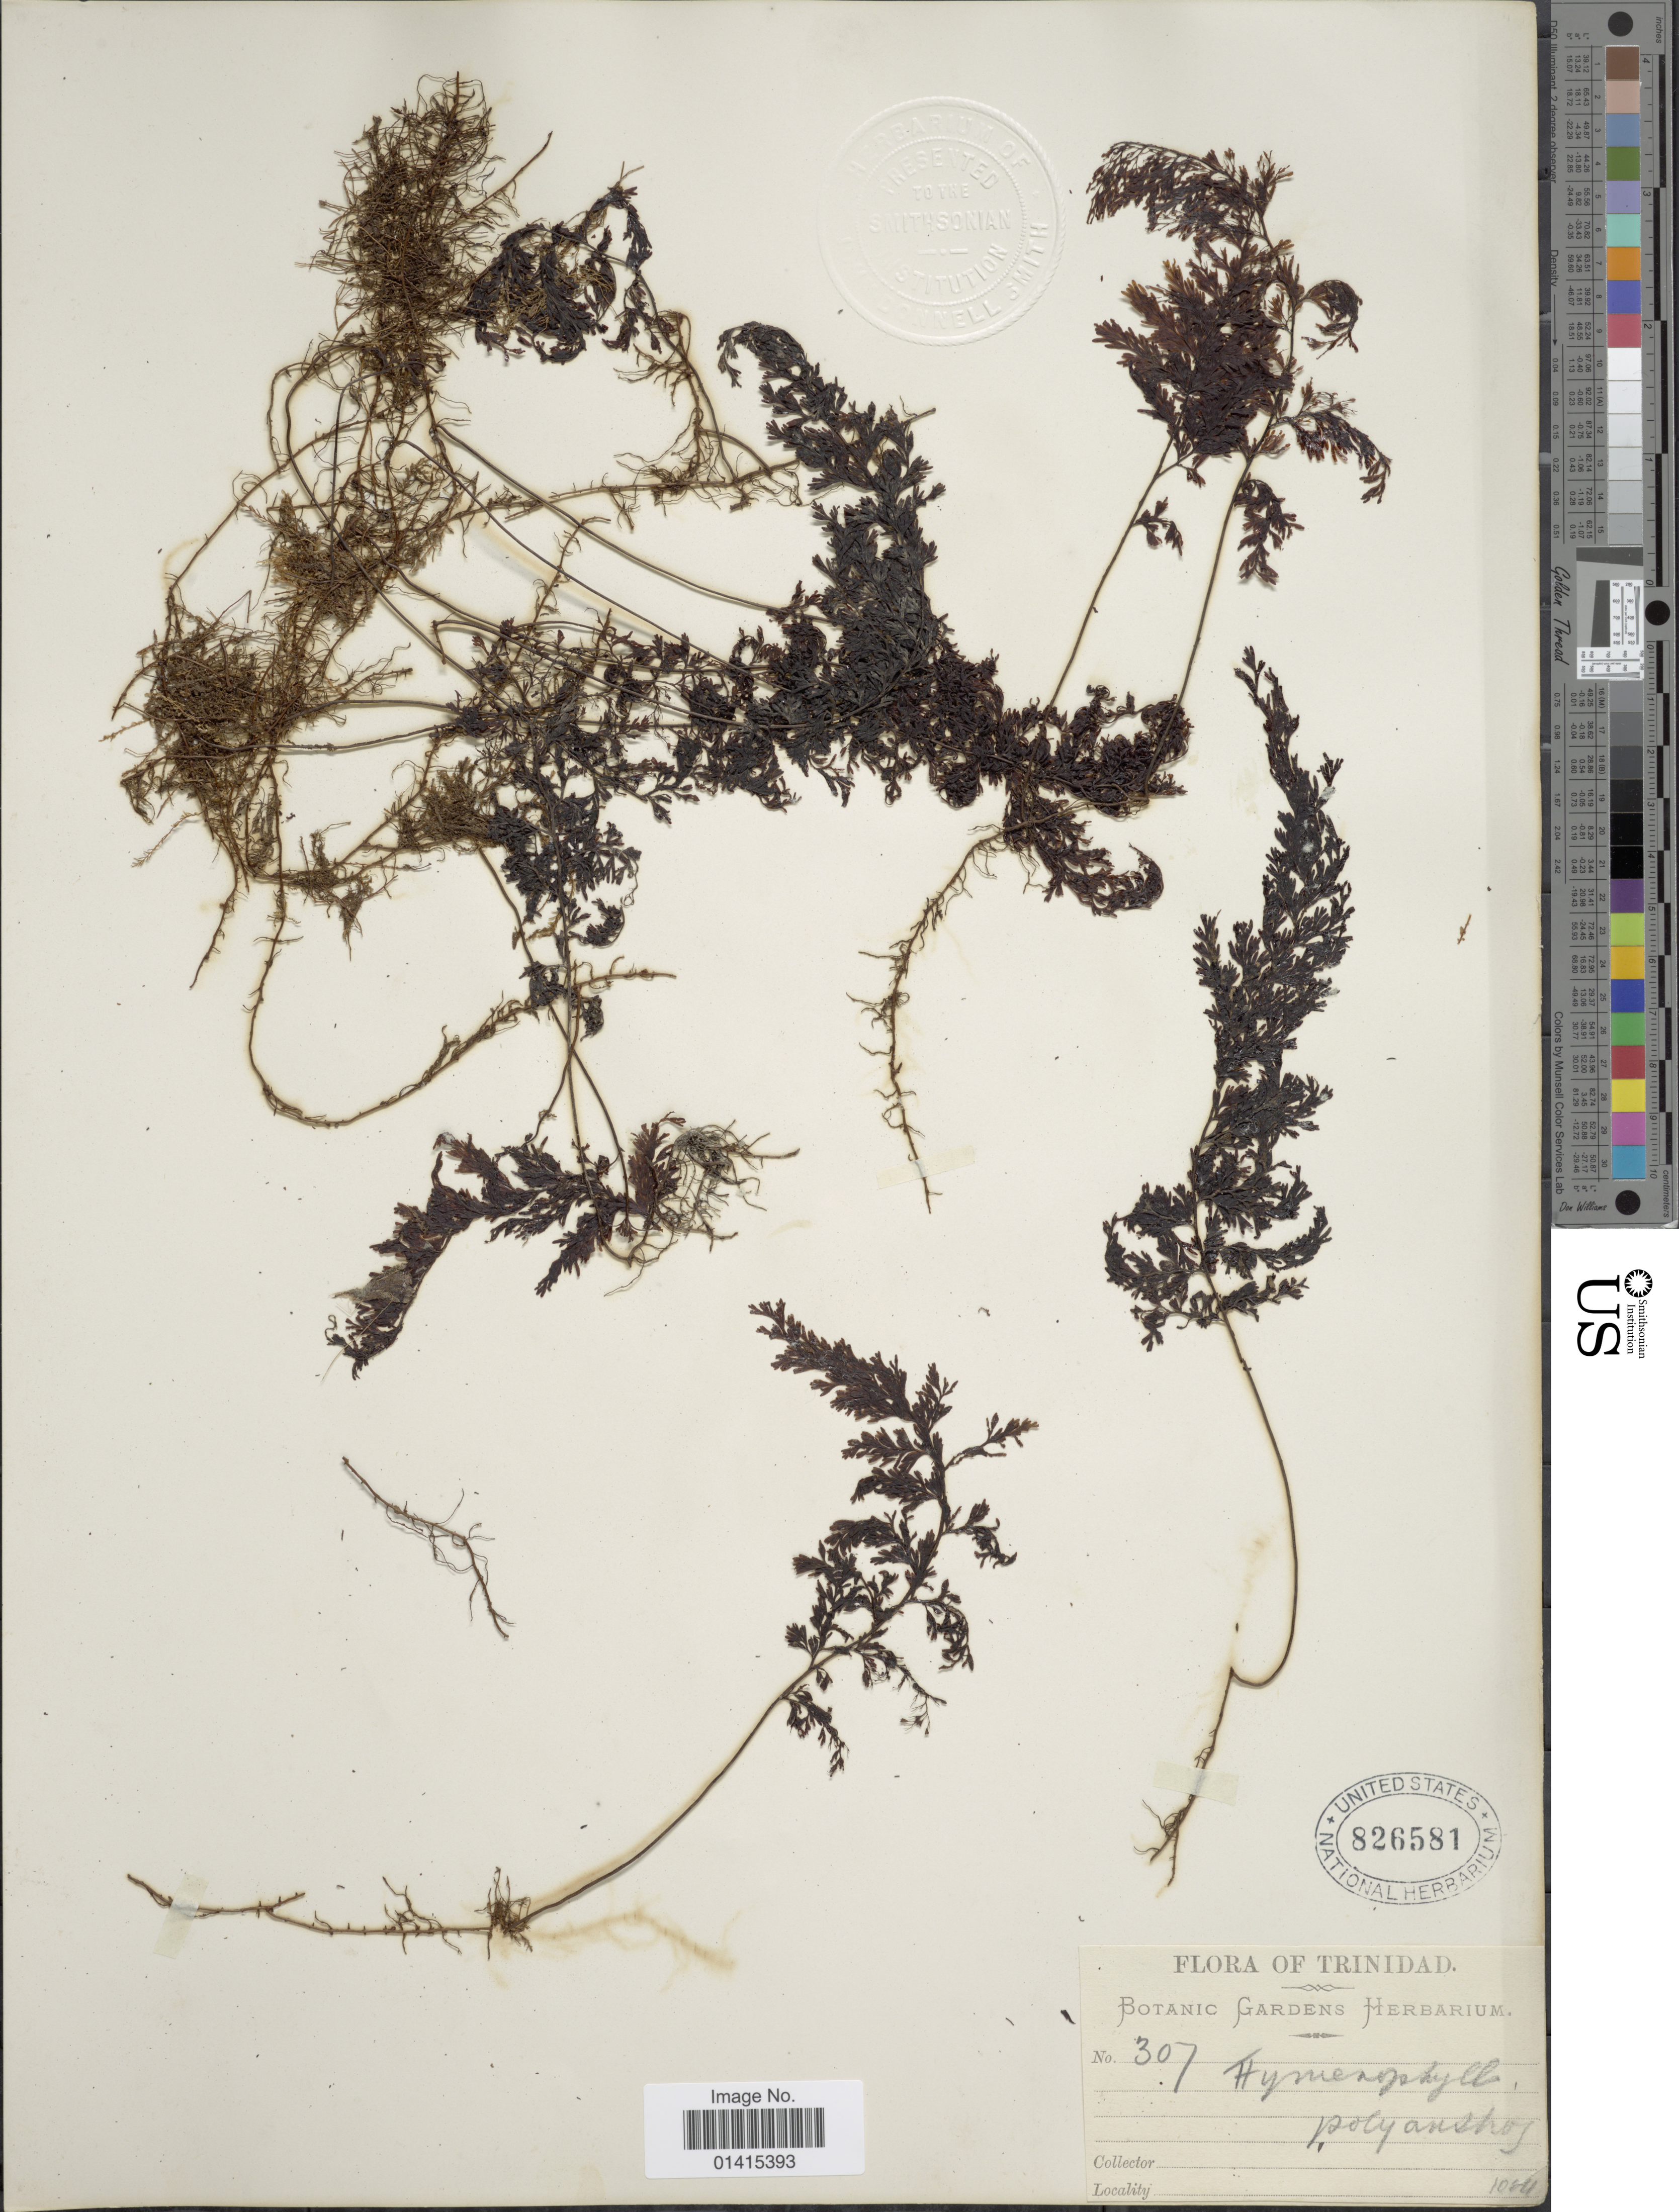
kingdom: Plantae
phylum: Tracheophyta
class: Polypodiopsida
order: Hymenophyllales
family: Hymenophyllaceae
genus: Hymenophyllum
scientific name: Hymenophyllum polyanthos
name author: (Sw.) Sw.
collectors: Botanic Gardens Herbarium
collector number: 307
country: Trinidad and Tobago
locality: Trinidad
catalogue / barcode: US 826581